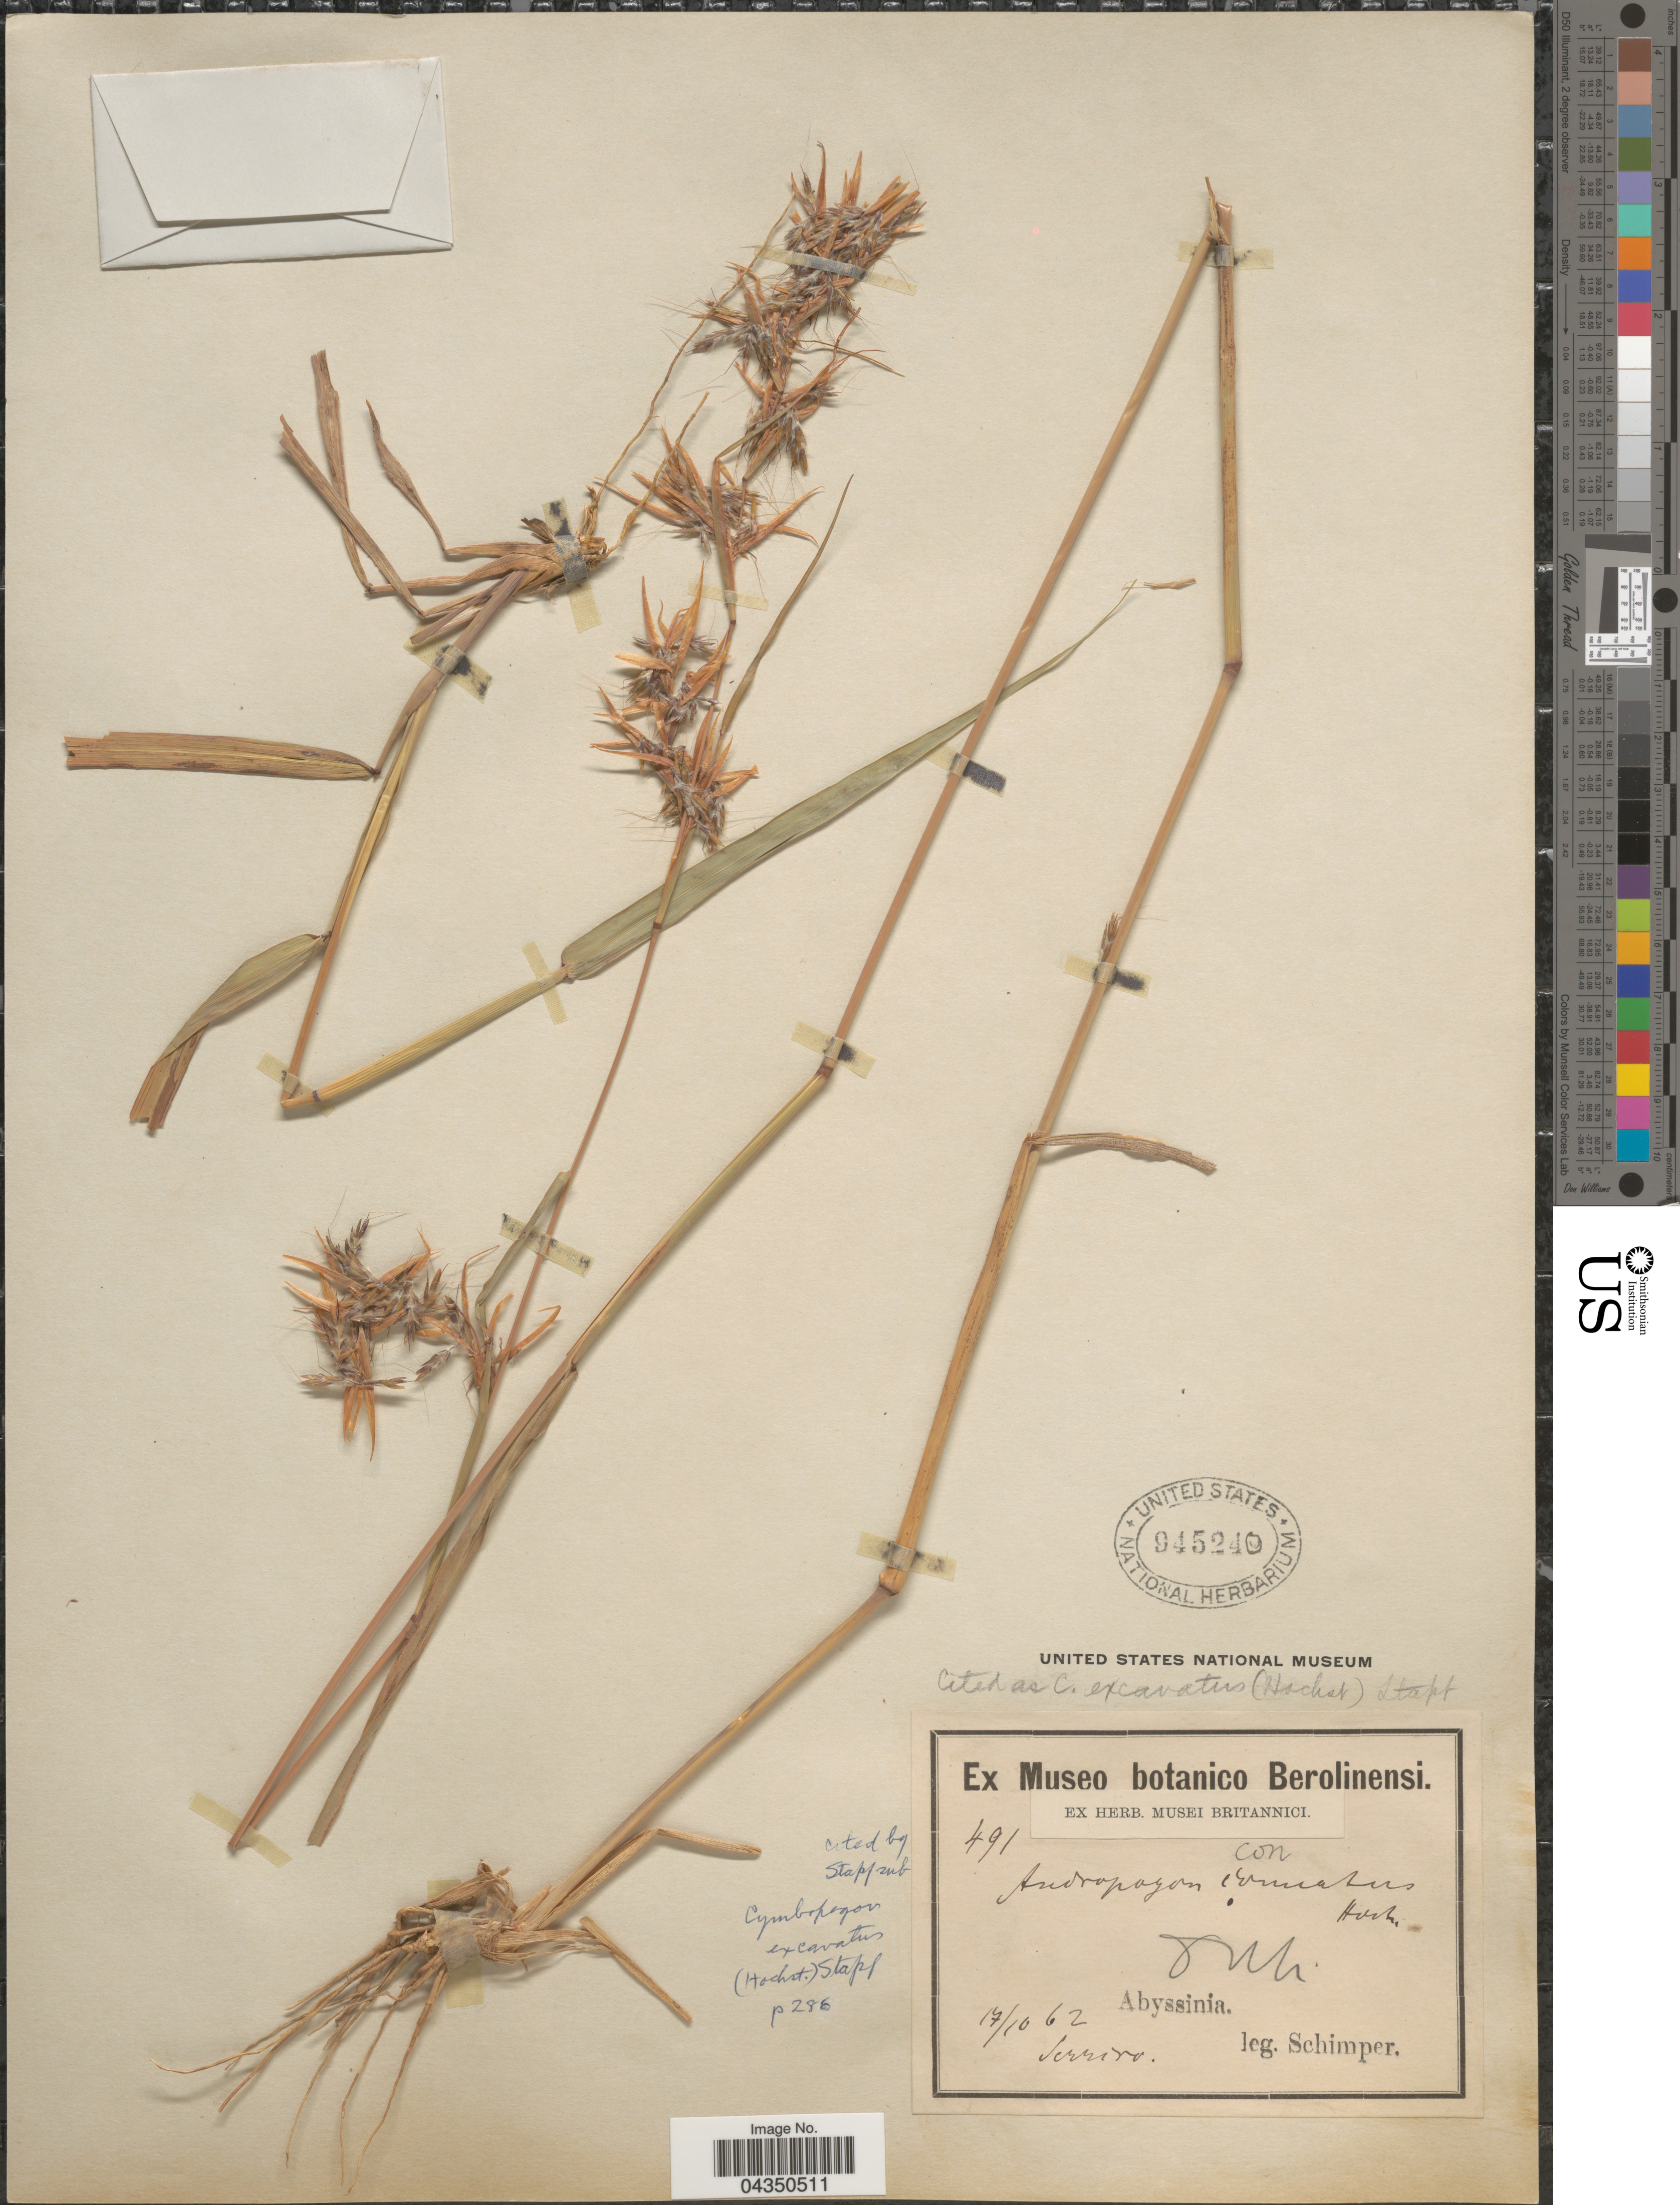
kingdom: Plantae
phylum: Tracheophyta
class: Liliopsida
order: Poales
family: Poaceae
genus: Cymbopogon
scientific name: Cymbopogon caesius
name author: (Nees ex Hook. & Arn.) Stapf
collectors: -. Schimper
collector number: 491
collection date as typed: Transcribed d/m/y: 17/10/62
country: Ethiopia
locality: Abyssinia.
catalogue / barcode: US 945240